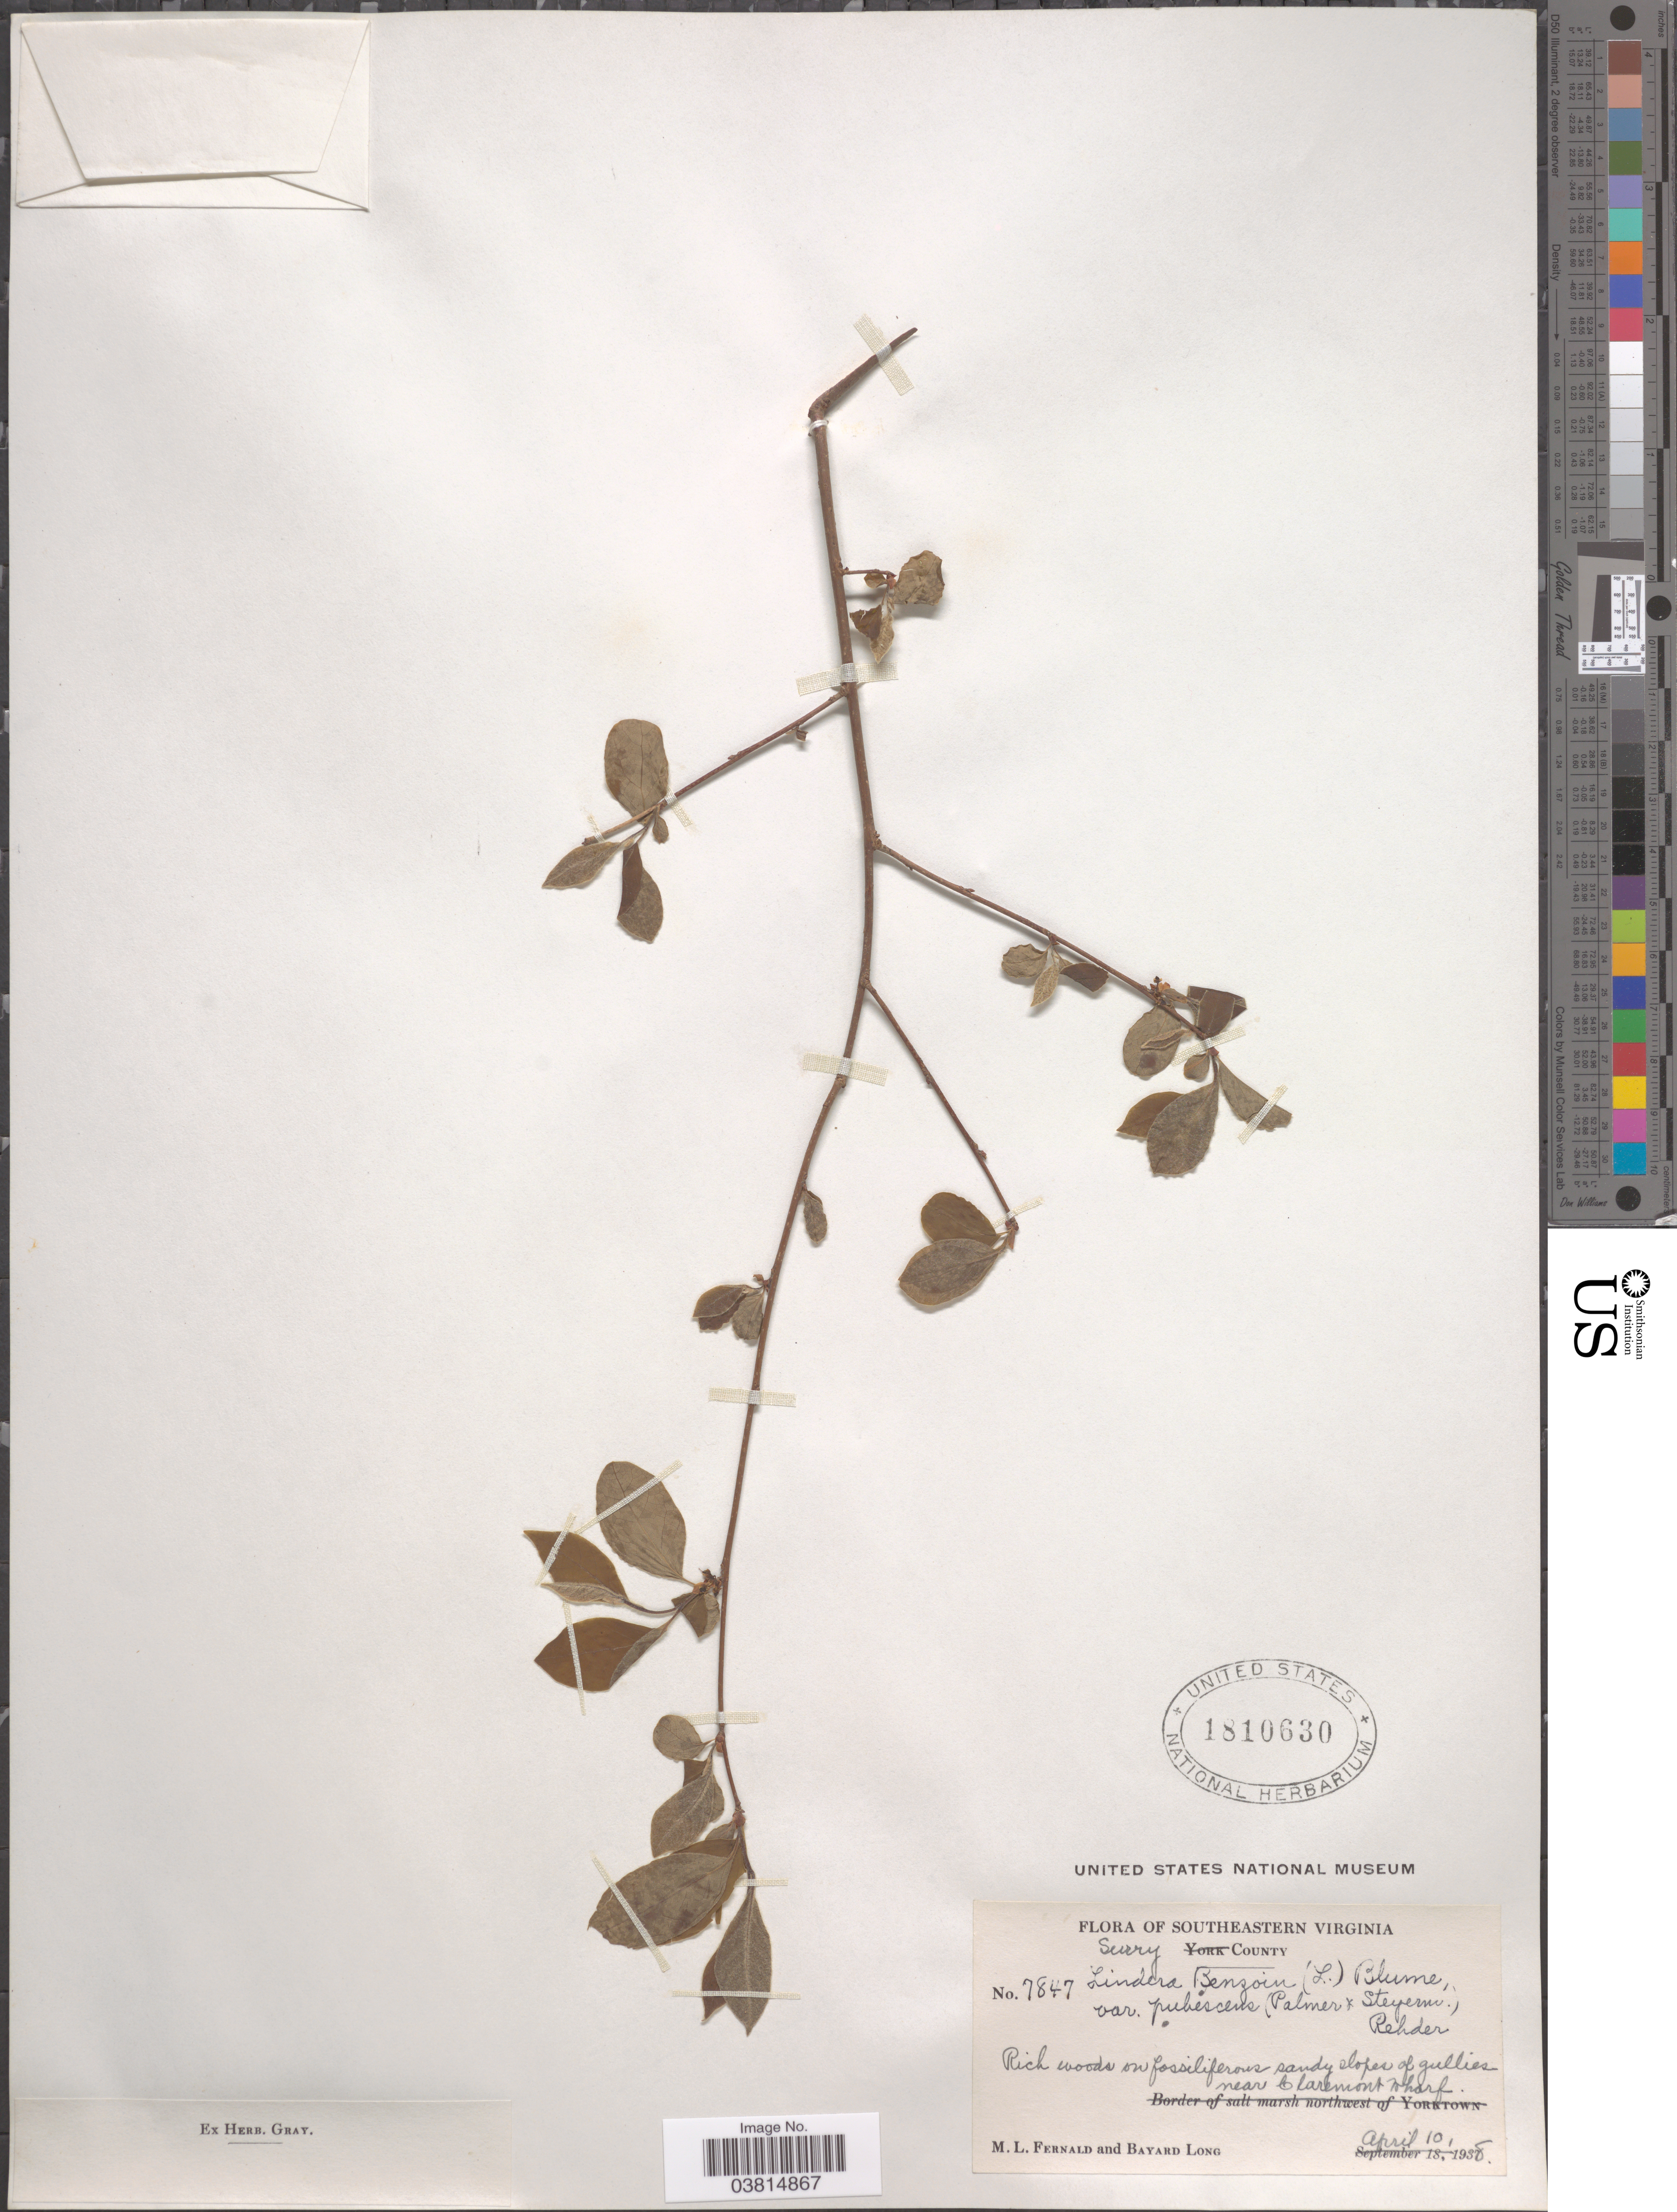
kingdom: Plantae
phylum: Tracheophyta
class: Magnoliopsida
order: Laurales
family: Lauraceae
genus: Lindera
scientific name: Lindera benzoin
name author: (L.) Blume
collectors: M. L. Fernald & B. Long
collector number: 7847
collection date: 1938-04-10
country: United States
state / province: Virginia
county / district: Surry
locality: Southeastern Virginia. Surrey County. Near Claremont Wharf.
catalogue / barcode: US 1810630